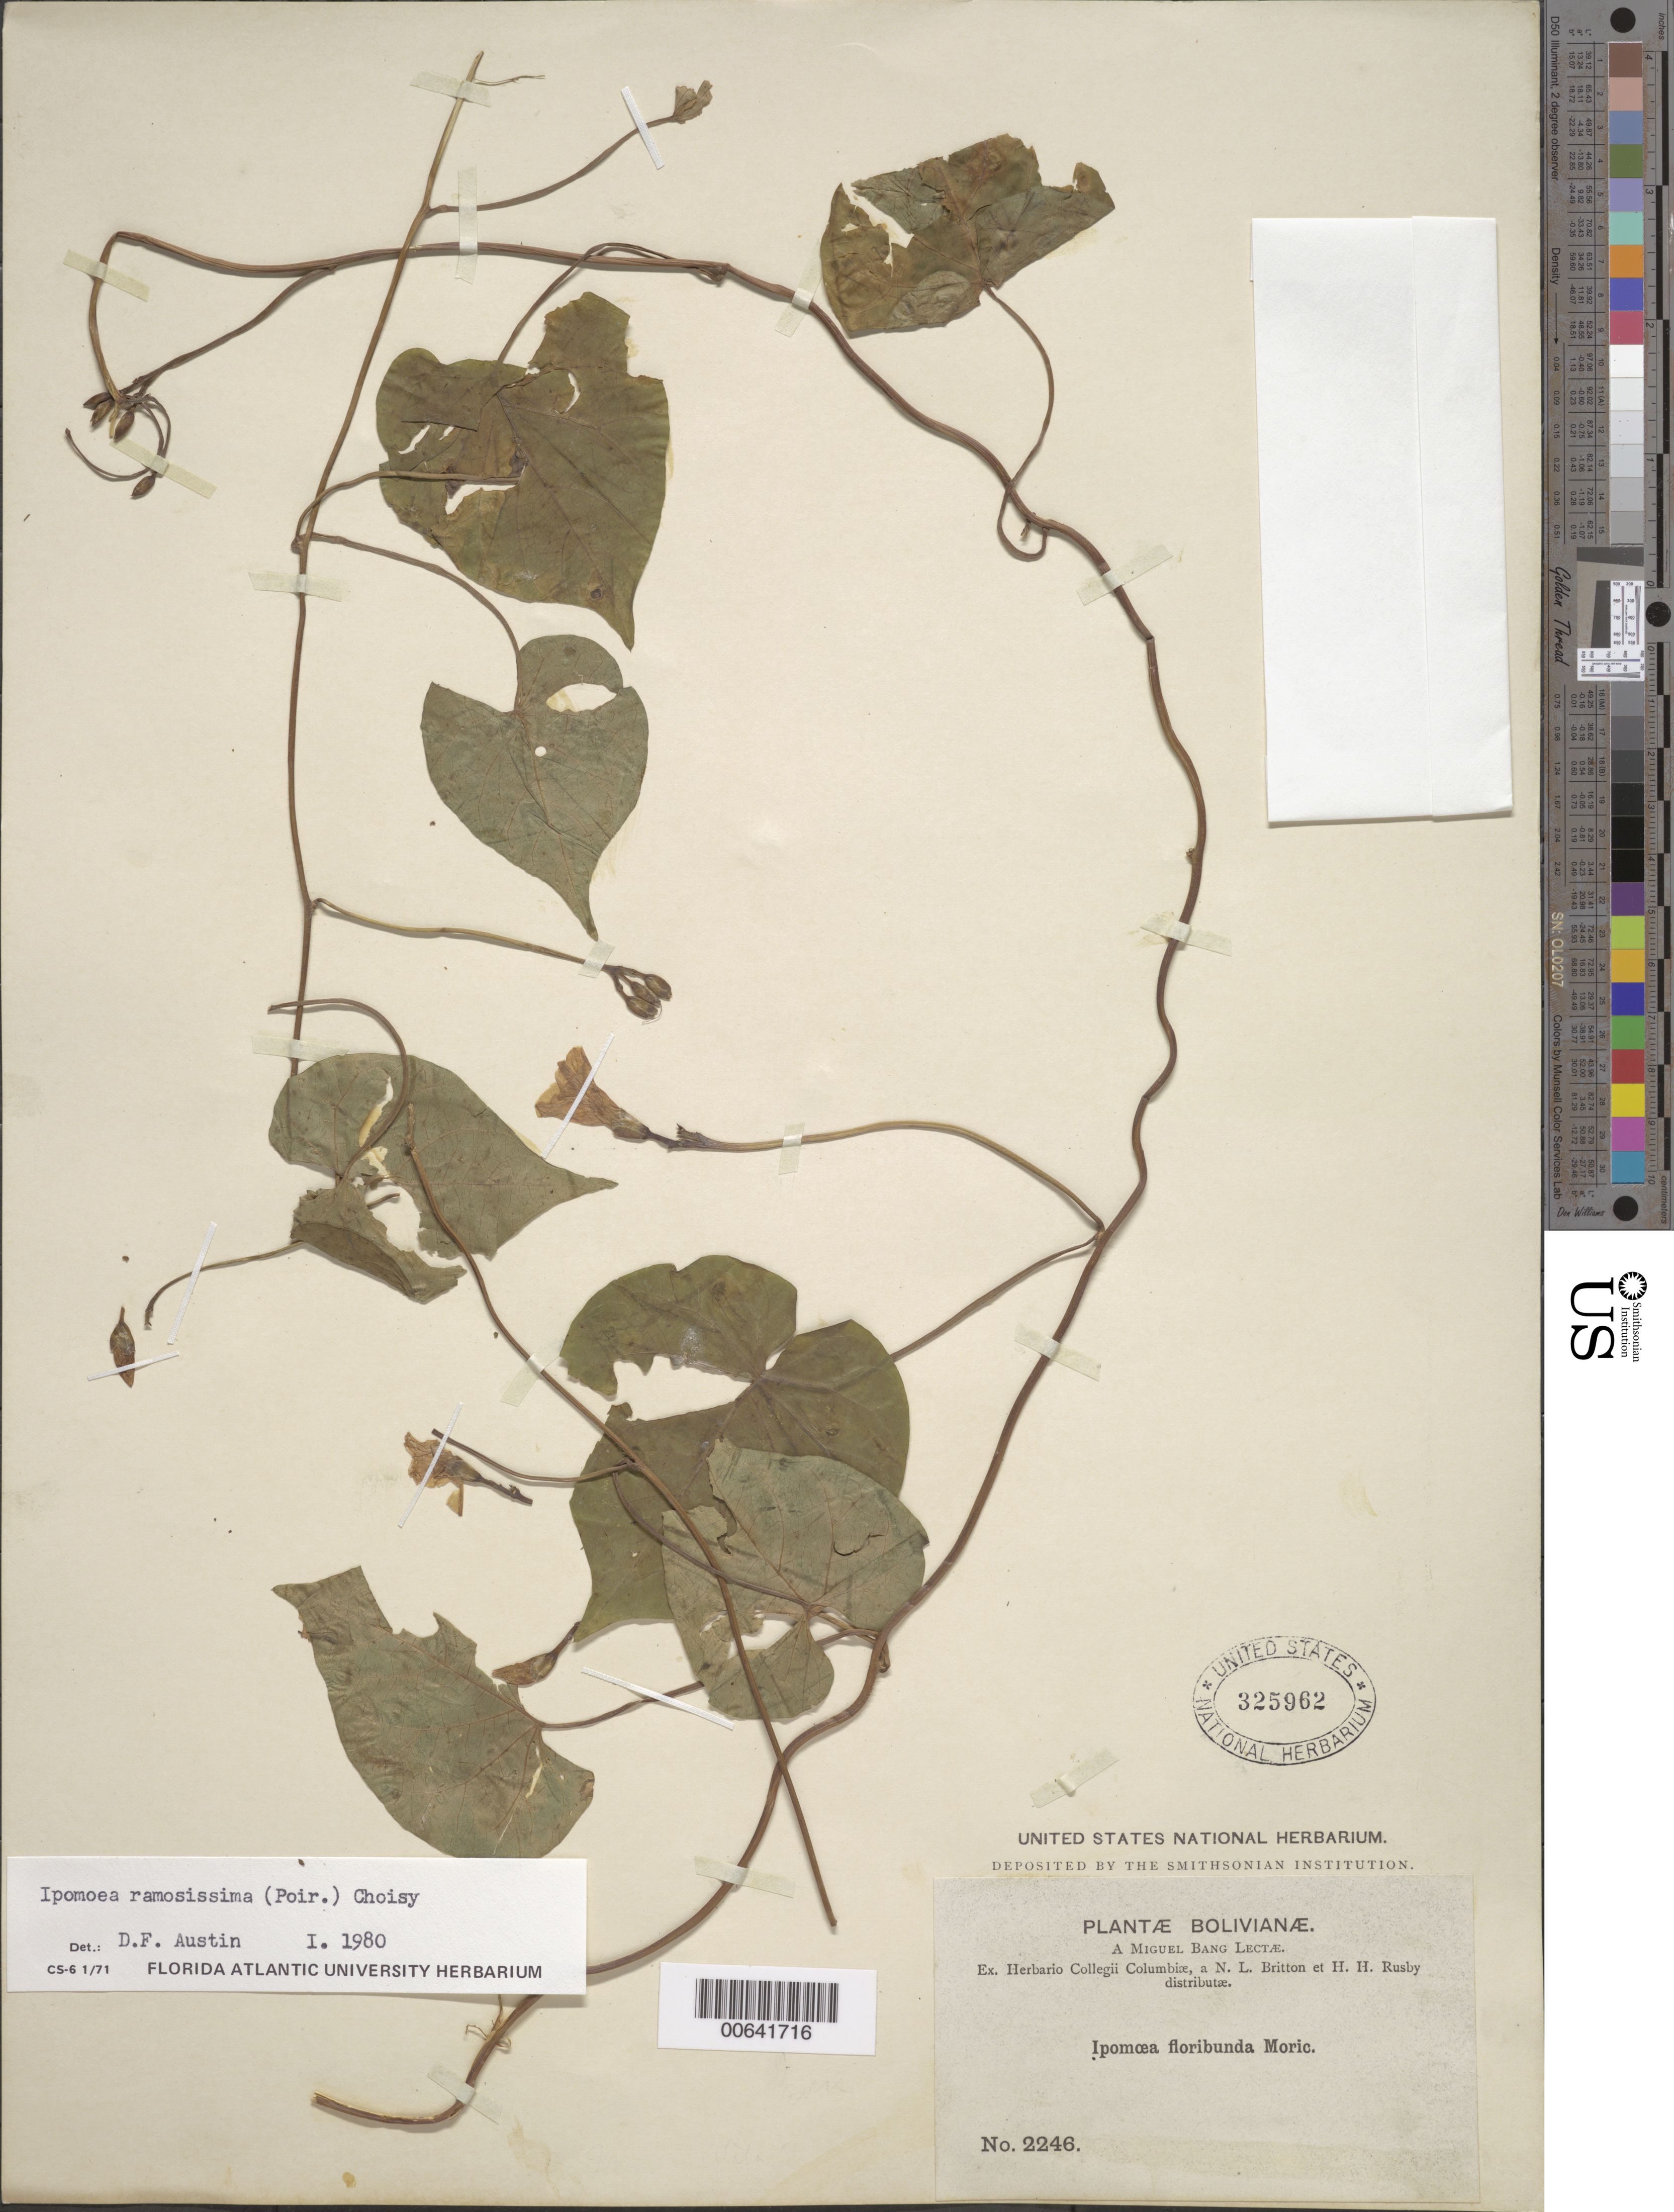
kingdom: Plantae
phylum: Tracheophyta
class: Magnoliopsida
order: Solanales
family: Convolvulaceae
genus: Ipomoea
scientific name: Ipomoea ramosissima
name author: (Poir.) Choisy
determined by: Austin, D. F.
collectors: M. Bang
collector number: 2246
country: Bolivia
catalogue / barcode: US 325962